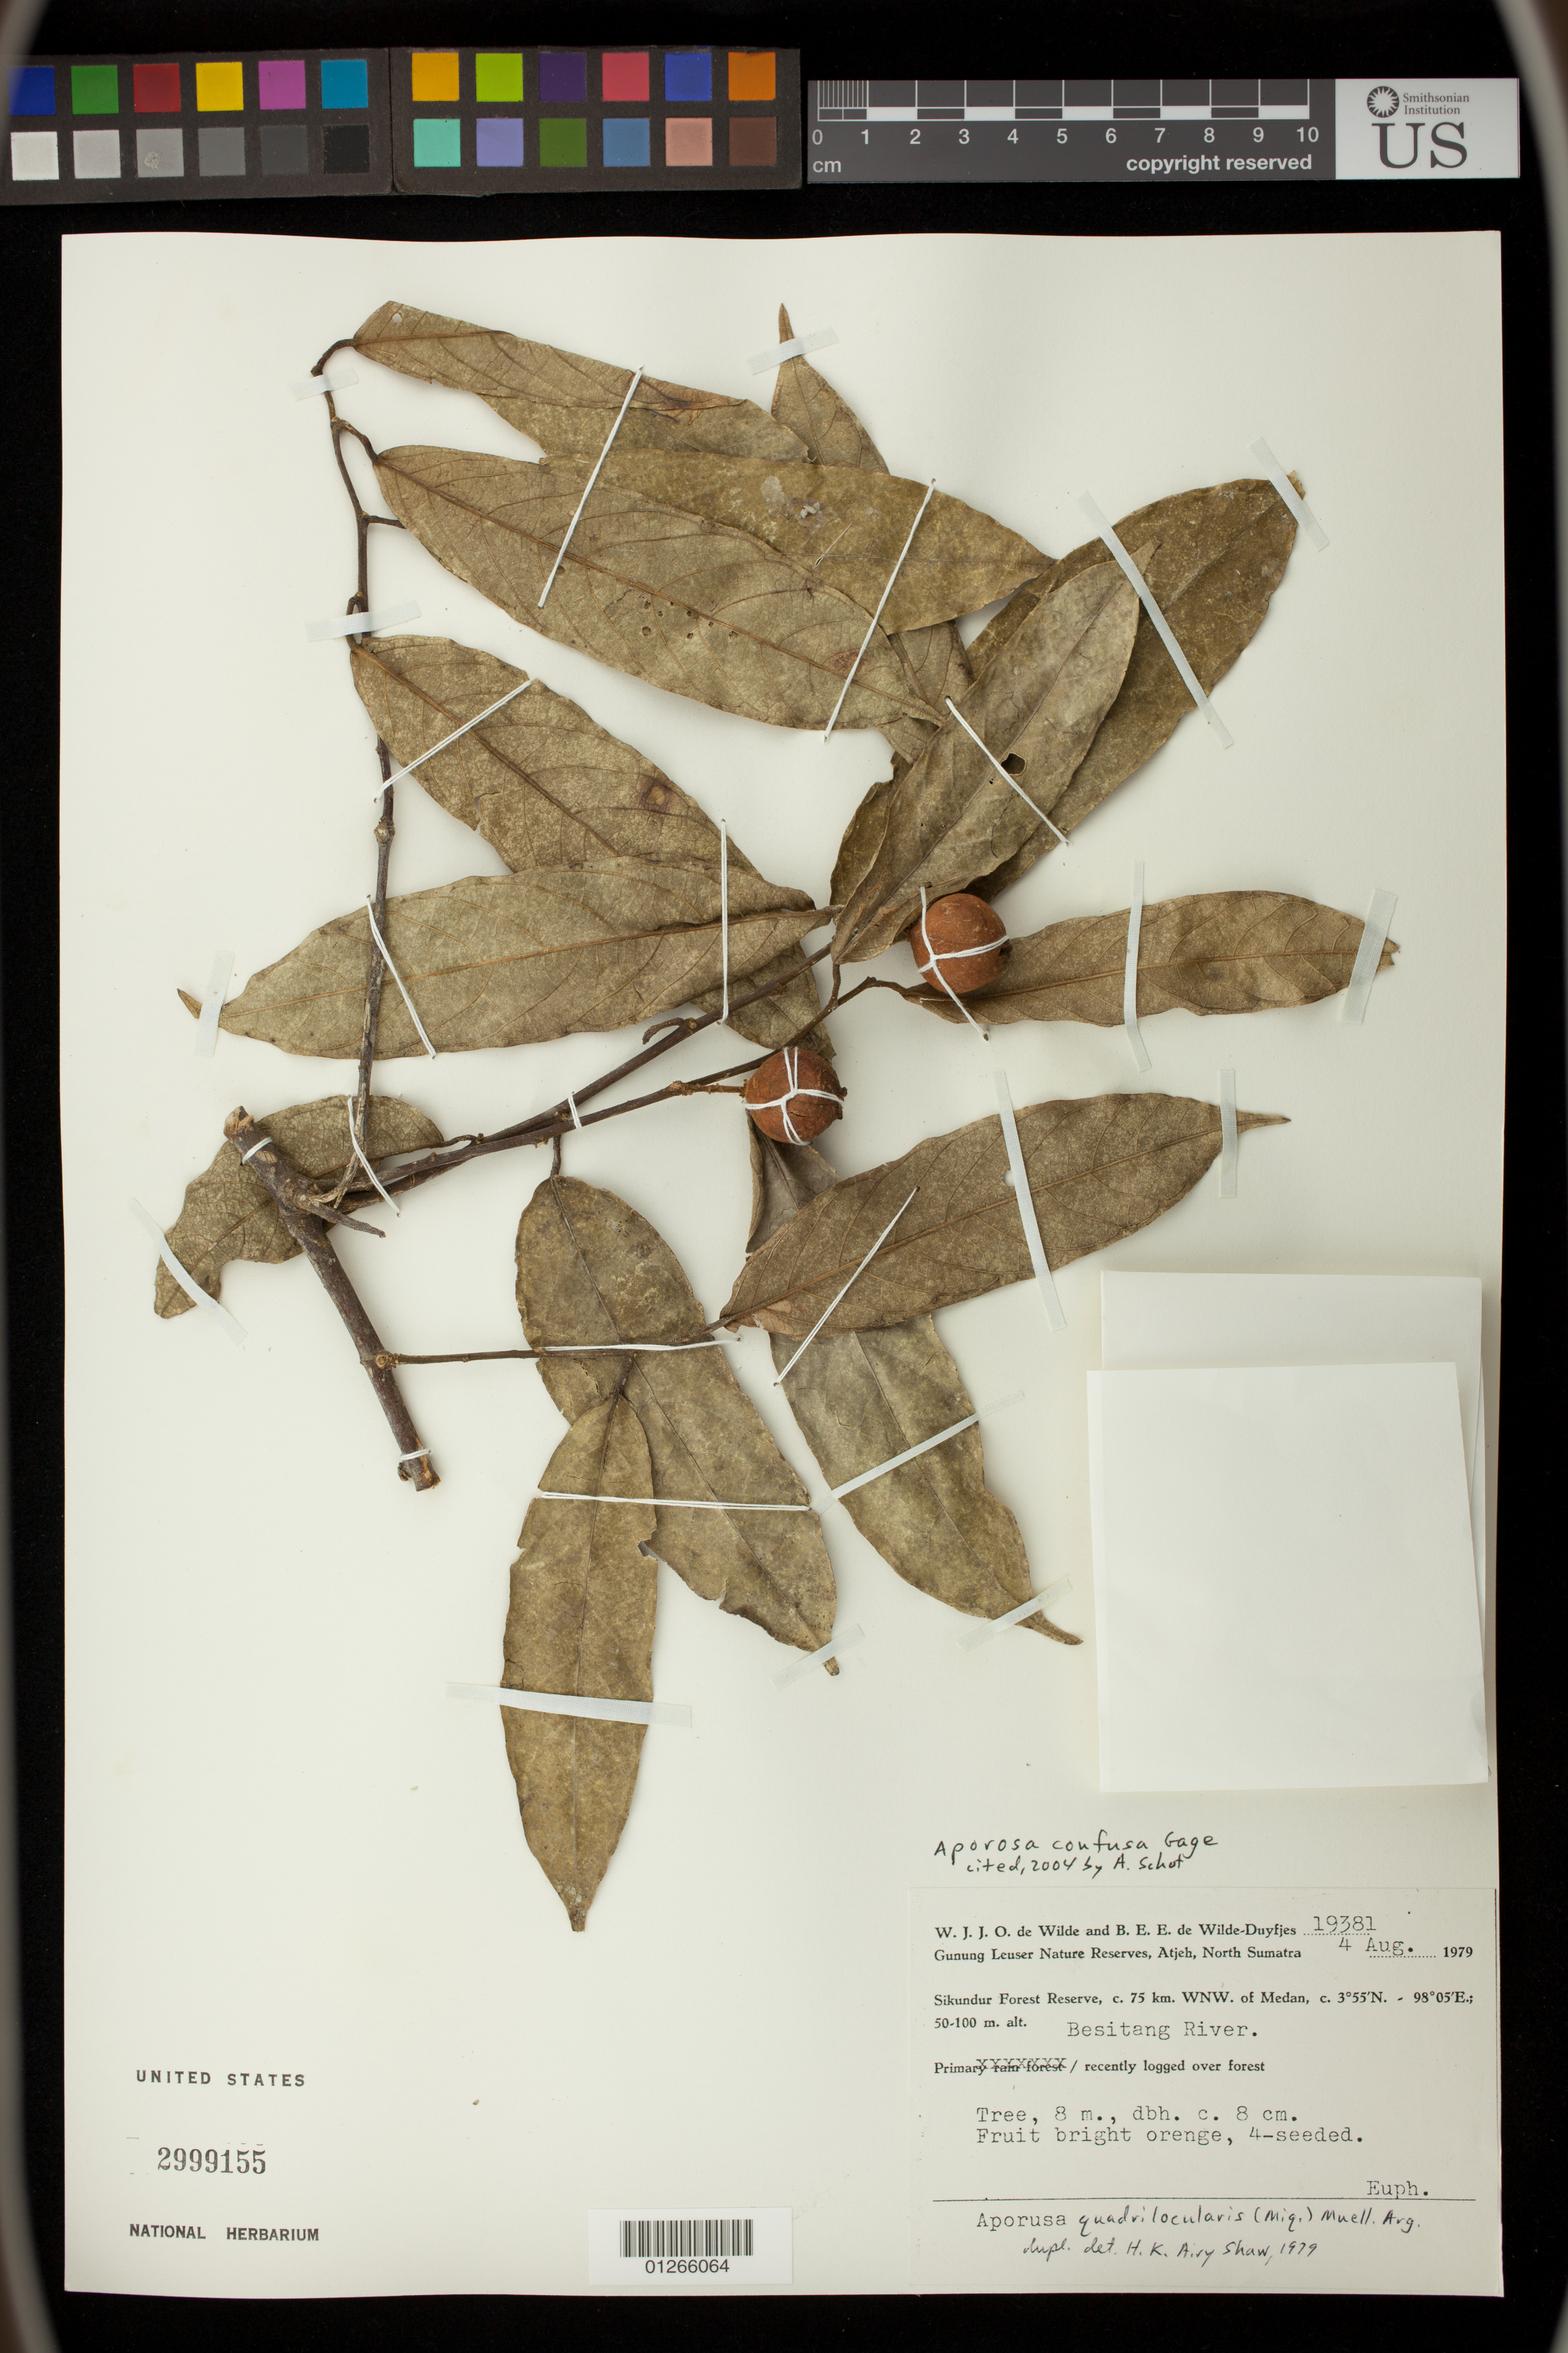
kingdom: Plantae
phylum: Tracheophyta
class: Magnoliopsida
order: Malpighiales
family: Phyllanthaceae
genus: Aporosa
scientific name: Aporosa confusa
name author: Gage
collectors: Ding Hou & W.J.J.O. de Wilde & B. E. de Wilde-Duyfjes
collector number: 19381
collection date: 1979-08-04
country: Indonesia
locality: Sikundur Forest Reserve, c. 75 km. WNW. Of Medan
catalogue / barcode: US 2999155